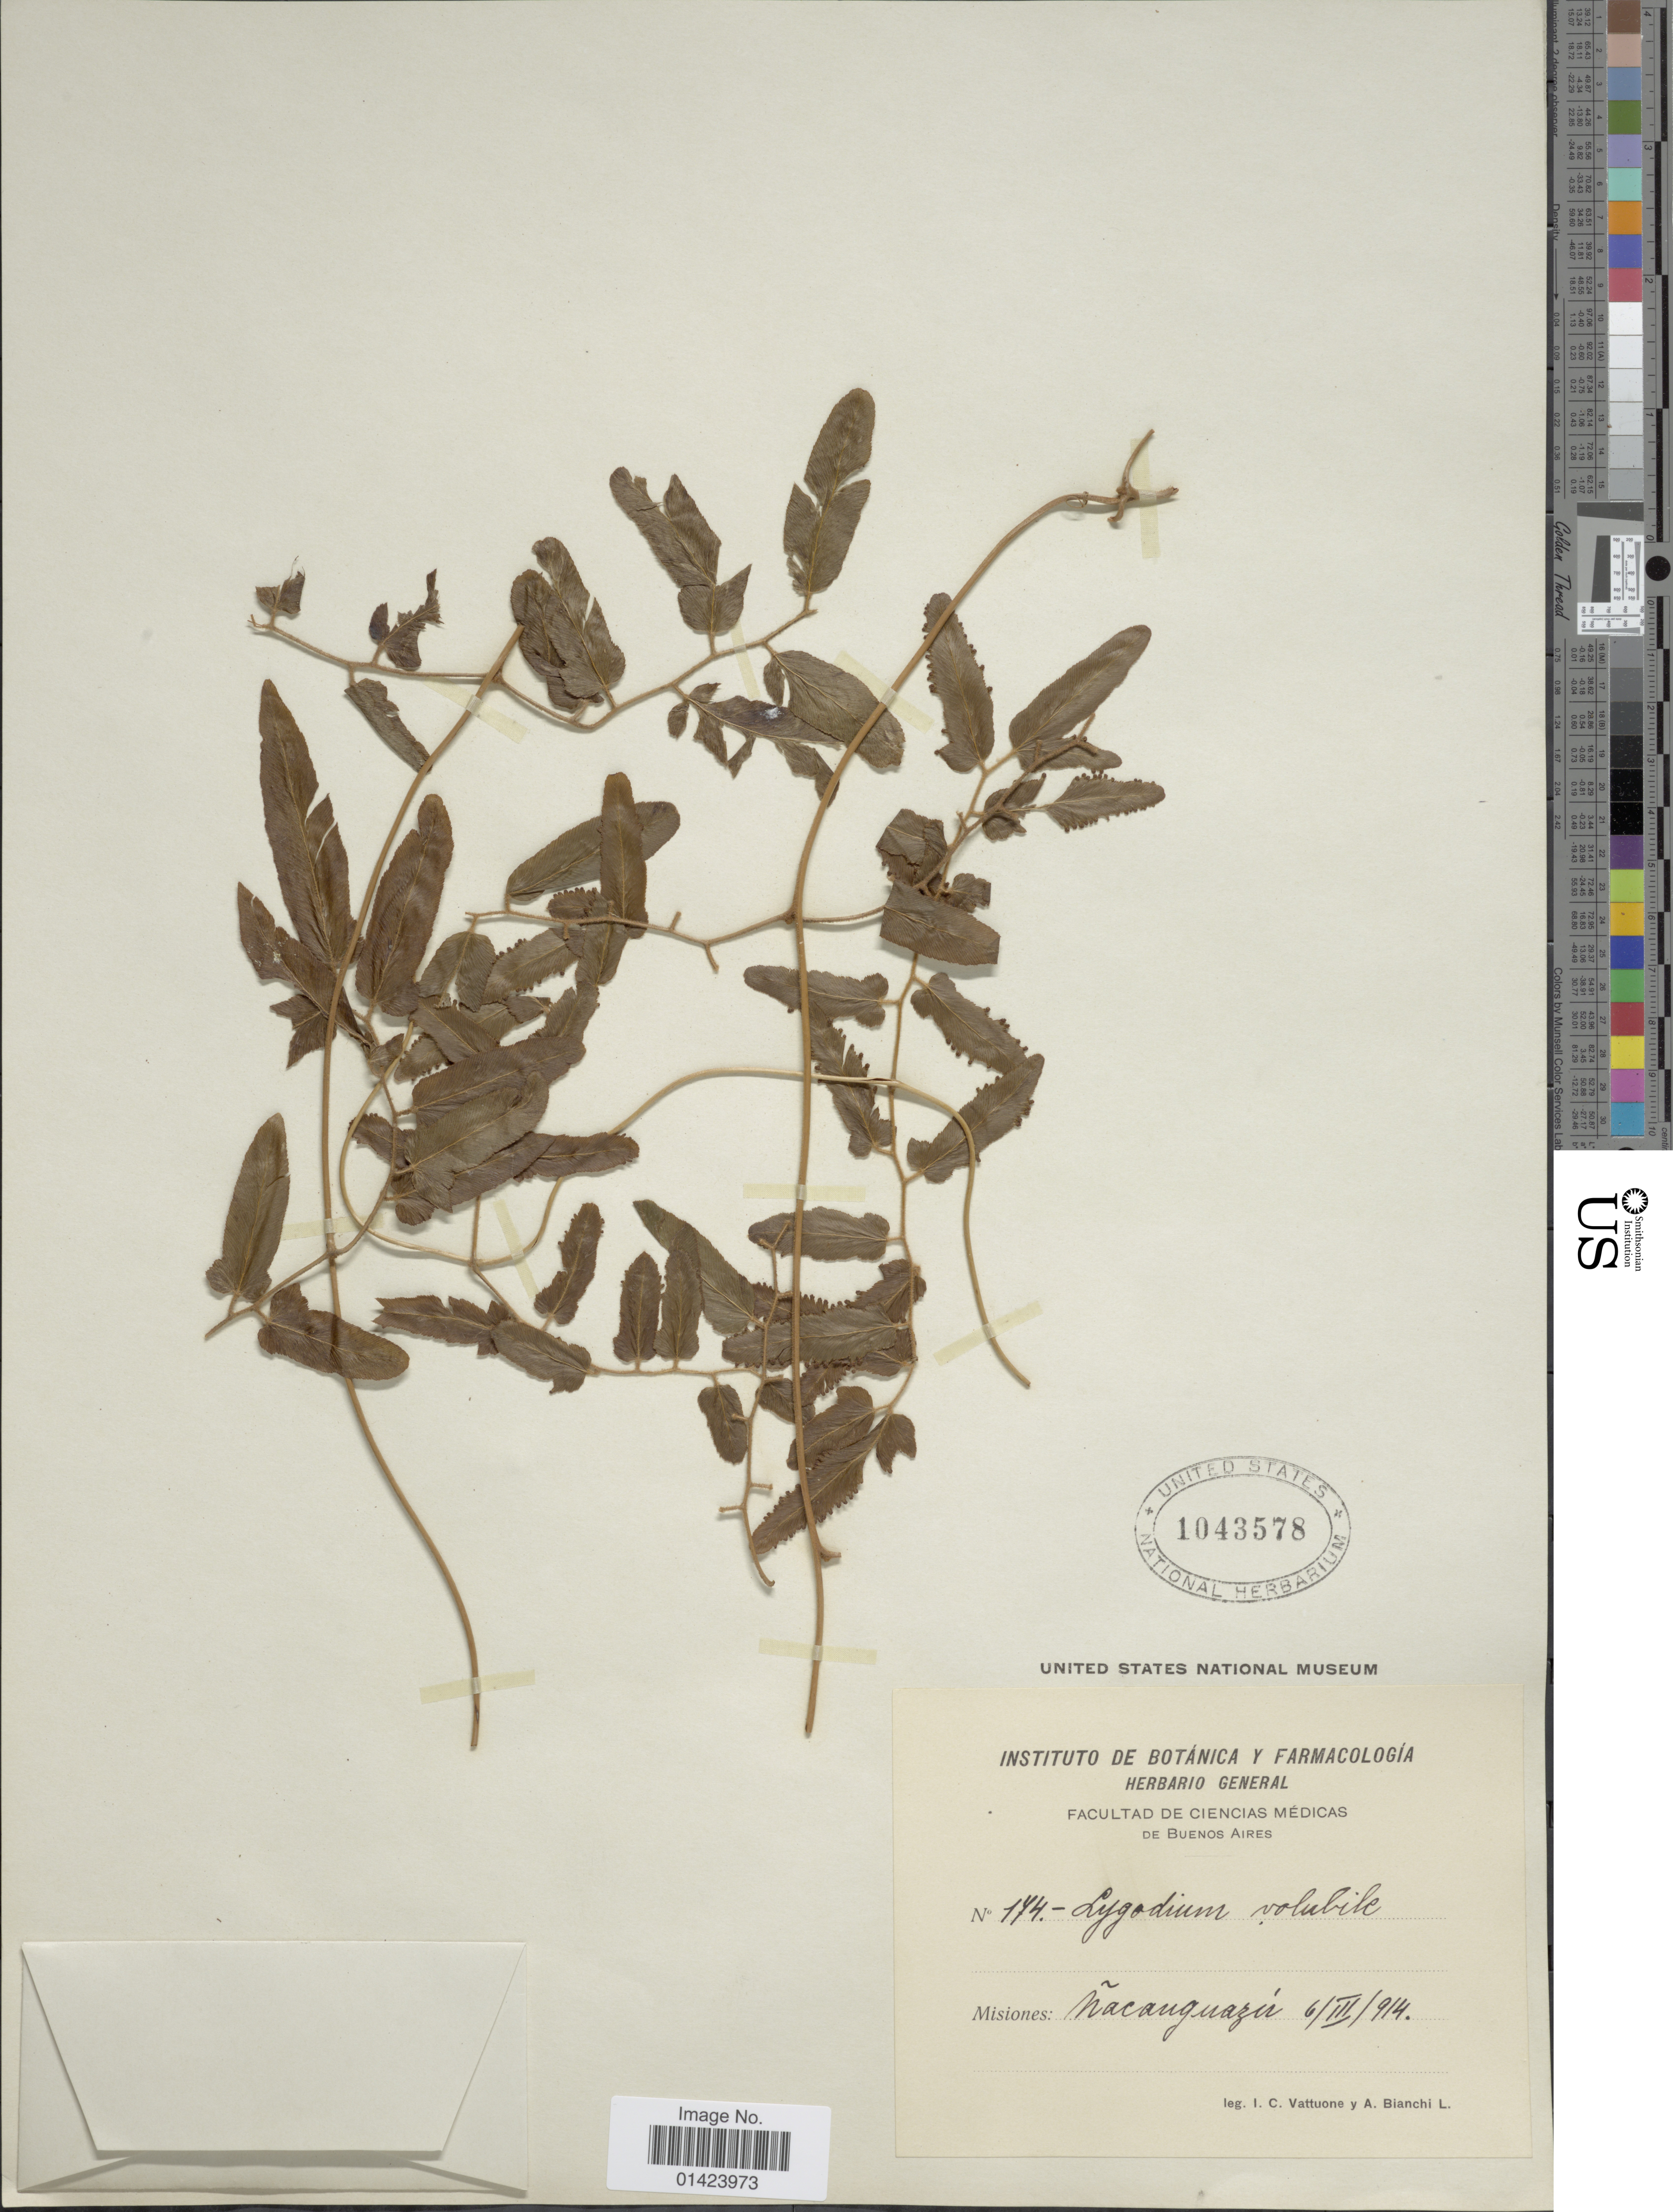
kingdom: Plantae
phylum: Tracheophyta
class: Polypodiopsida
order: Schizaeales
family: Lygodiaceae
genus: Lygodium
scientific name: Lygodium volubile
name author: Sw.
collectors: I. Vattuone & A. Bianchi L.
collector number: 174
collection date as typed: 914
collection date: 1914-03-06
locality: Misiones Nacauguazú [interpreted]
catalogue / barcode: US 1043578